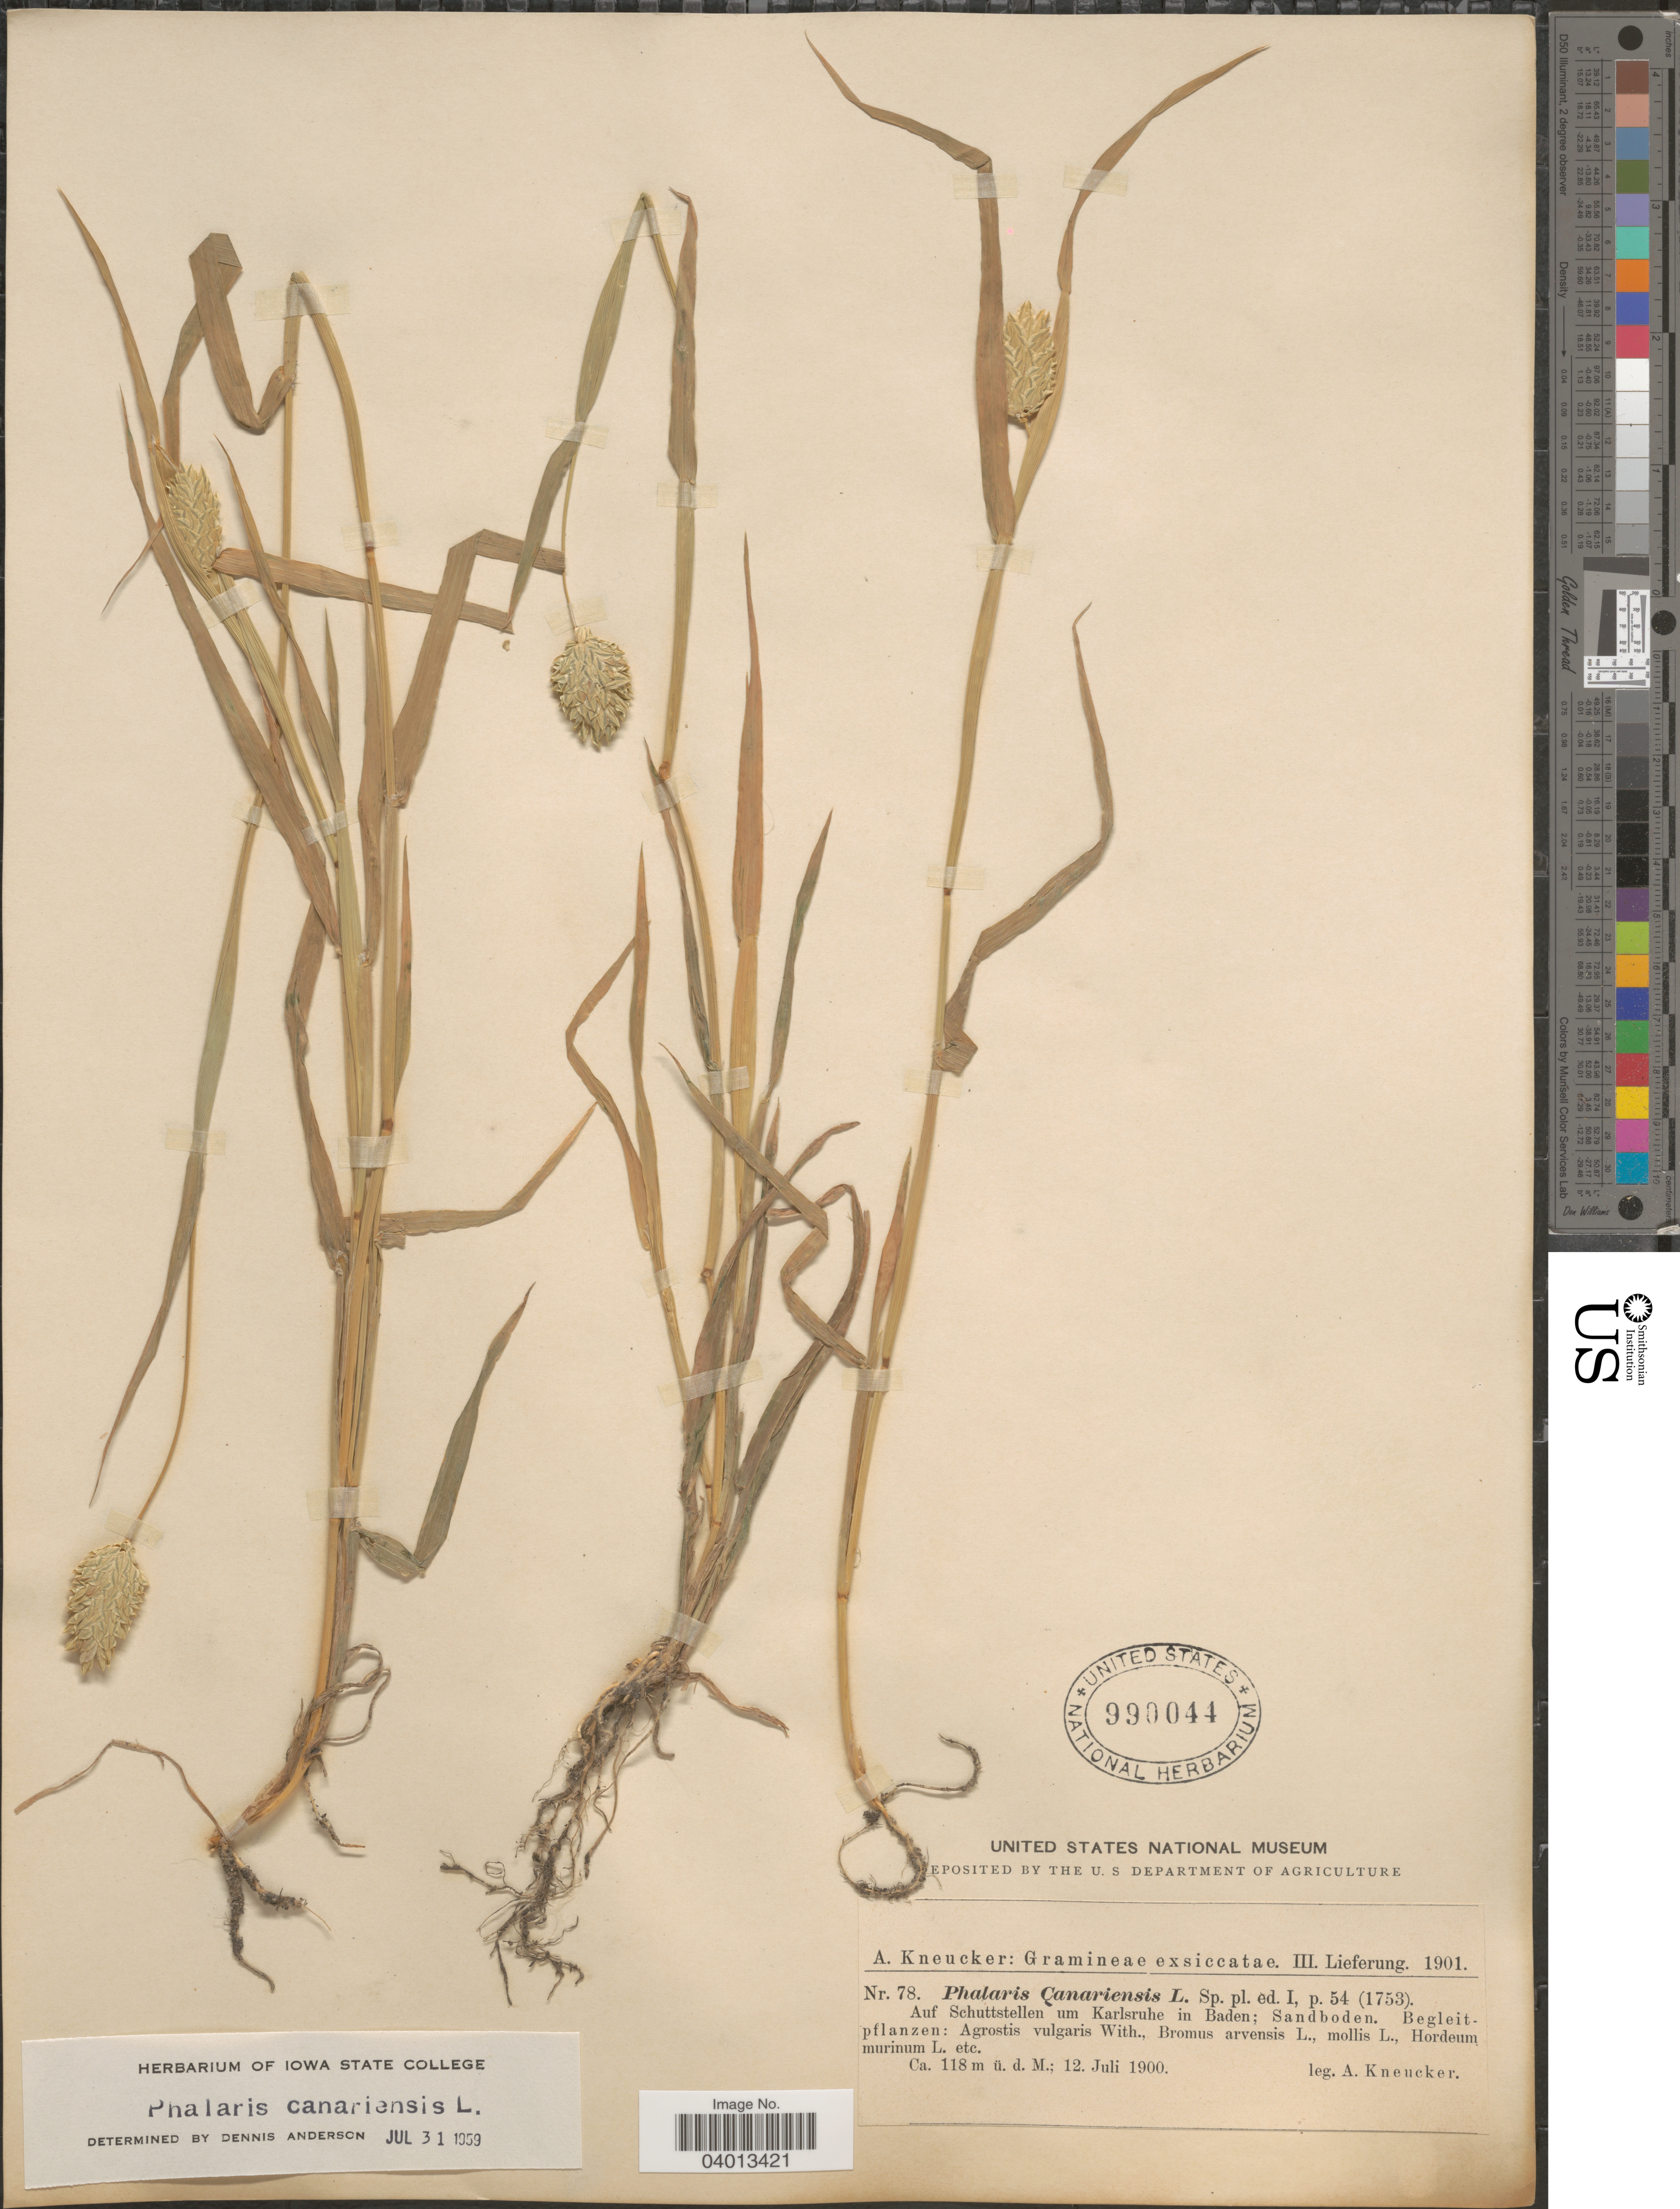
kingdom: Plantae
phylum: Tracheophyta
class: Liliopsida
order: Poales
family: Poaceae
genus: Phalaris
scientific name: Phalaris canariensis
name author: L.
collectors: A. Kneucker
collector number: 78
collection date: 1900-07-12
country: Germany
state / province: Baden-Württemberg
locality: Auf Schuttstellen um Karlsruhe in Baden; Sandboden.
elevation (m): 118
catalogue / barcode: US 990044